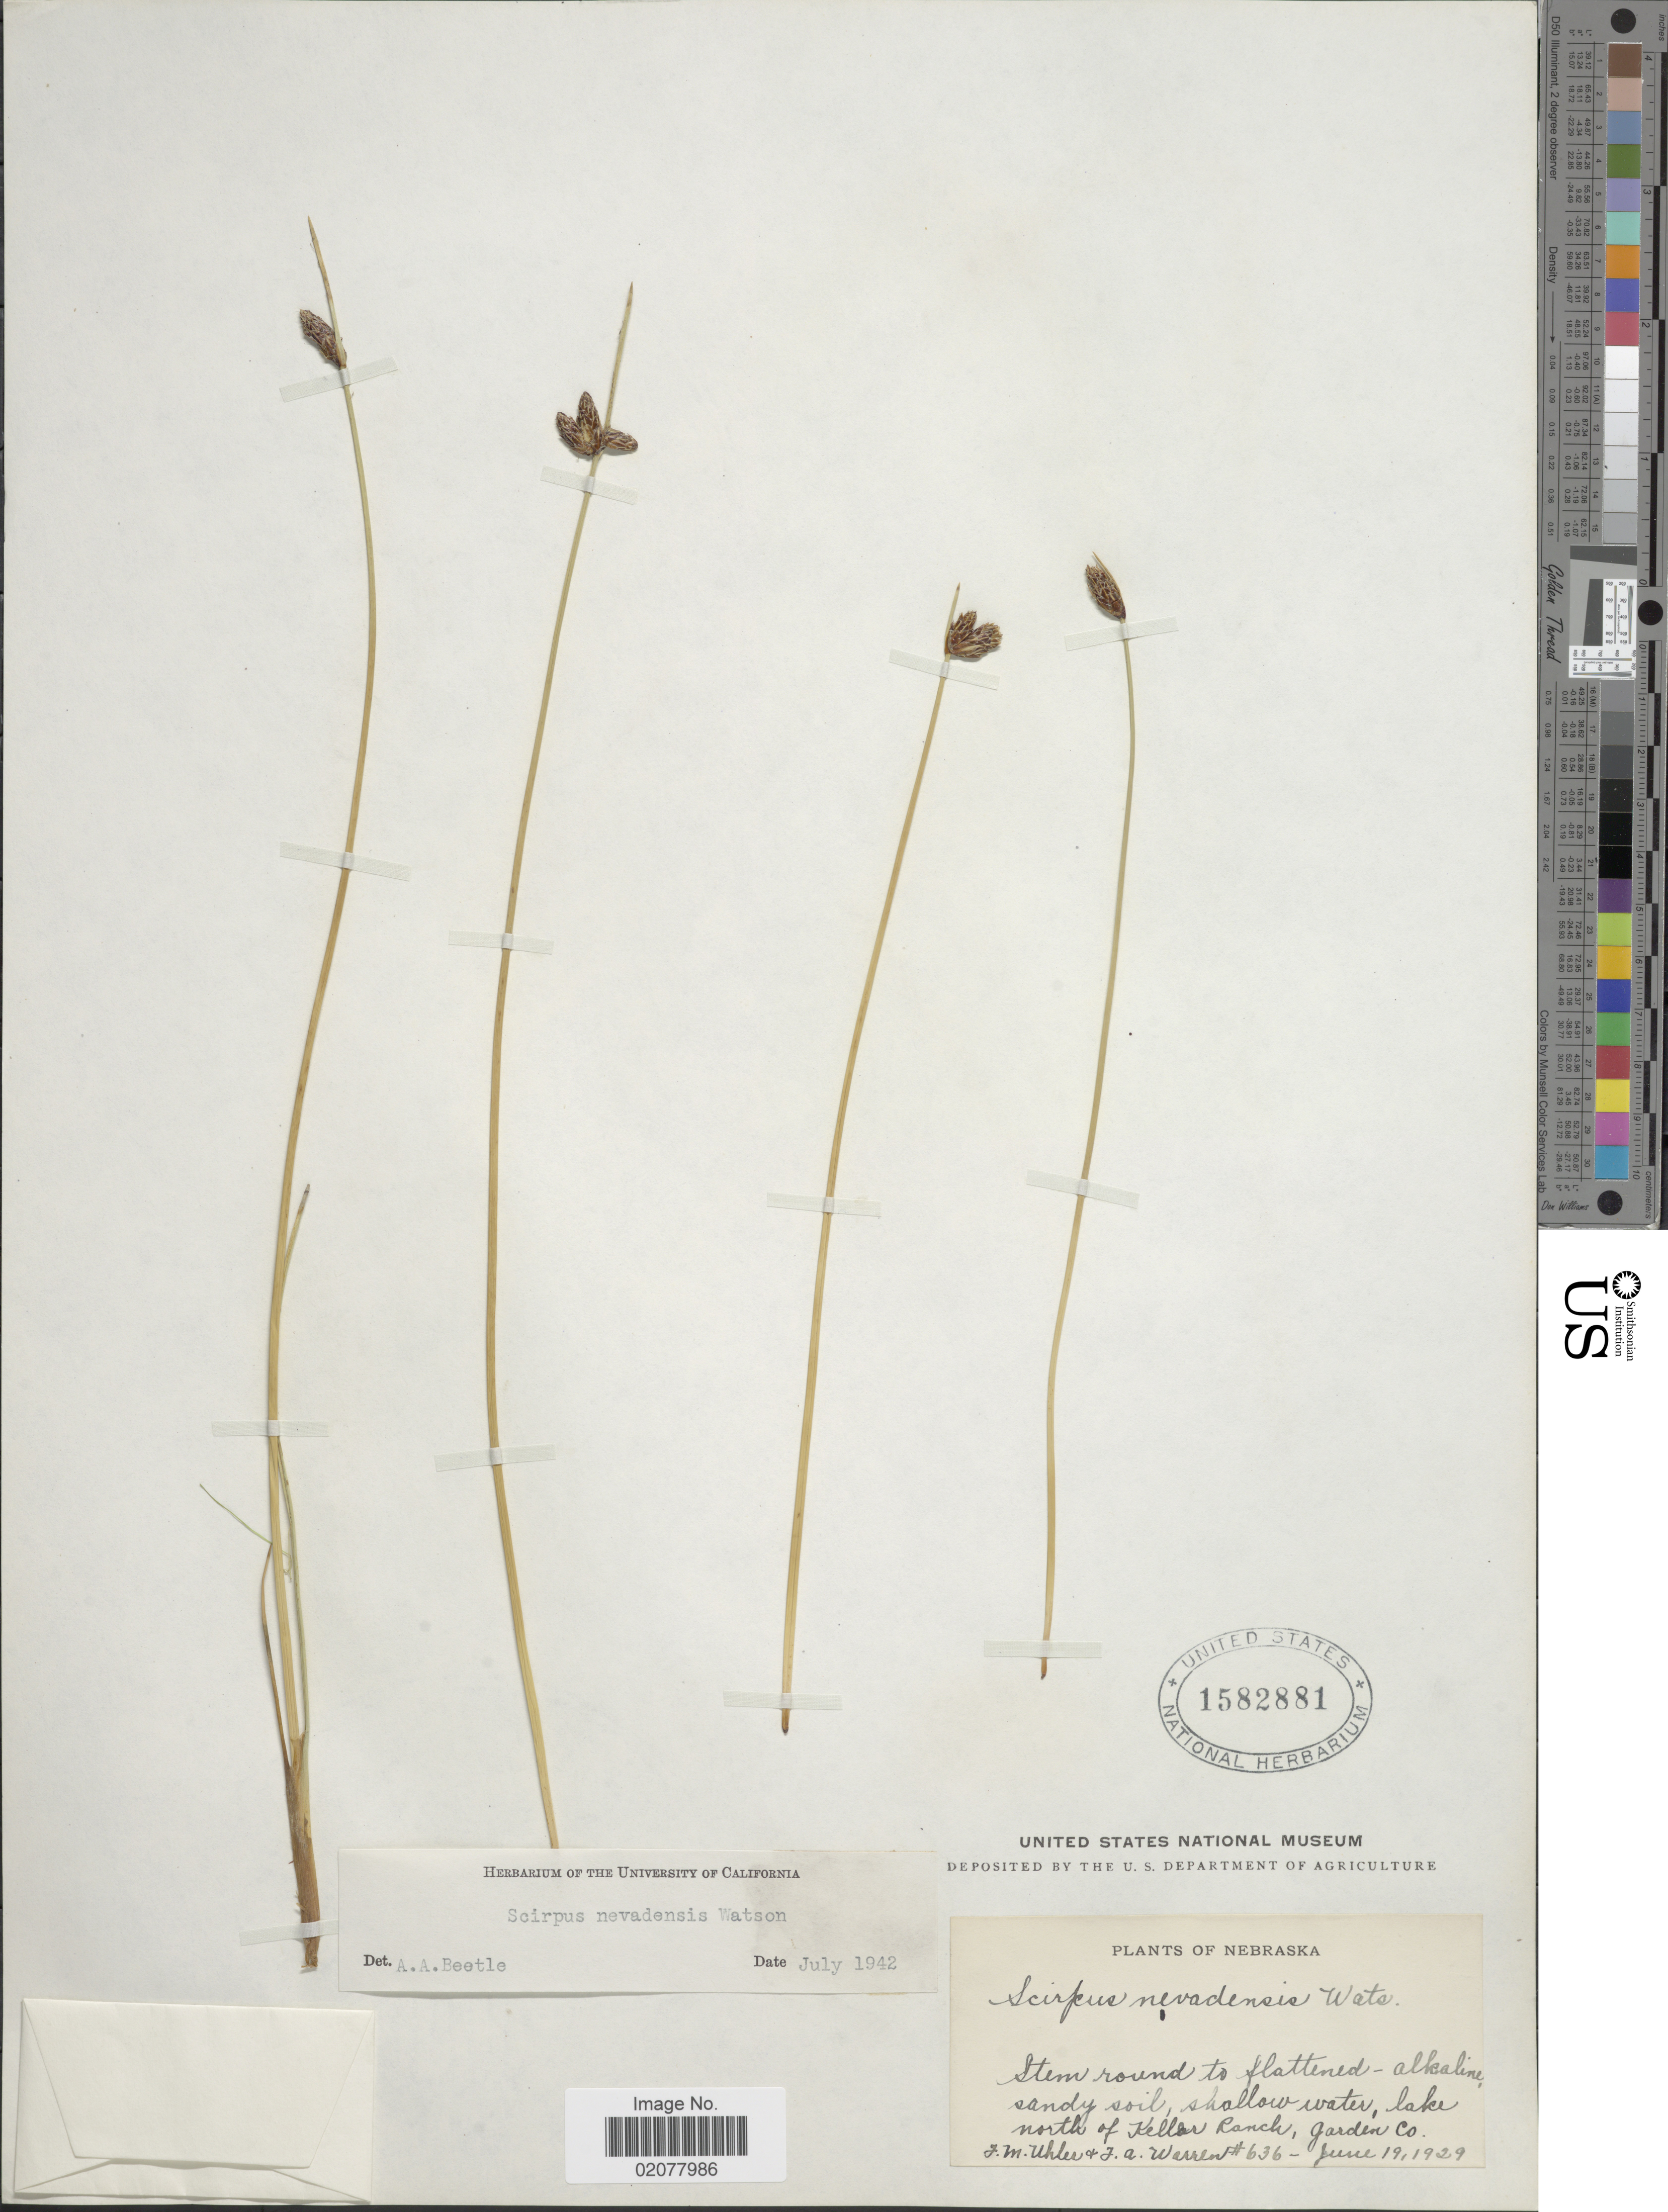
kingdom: Plantae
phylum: Tracheophyta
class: Liliopsida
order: Poales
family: Cyperaceae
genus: Amphiscirpus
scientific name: Amphiscirpus nevadensis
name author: (S. Watson) Oteng-Yeb.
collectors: F. M. Uhler & F. Warren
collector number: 636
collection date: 1929-06-19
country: United States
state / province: Nebraska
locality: Lake north of Kellar Ranch, Garden Co.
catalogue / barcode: US 1582881